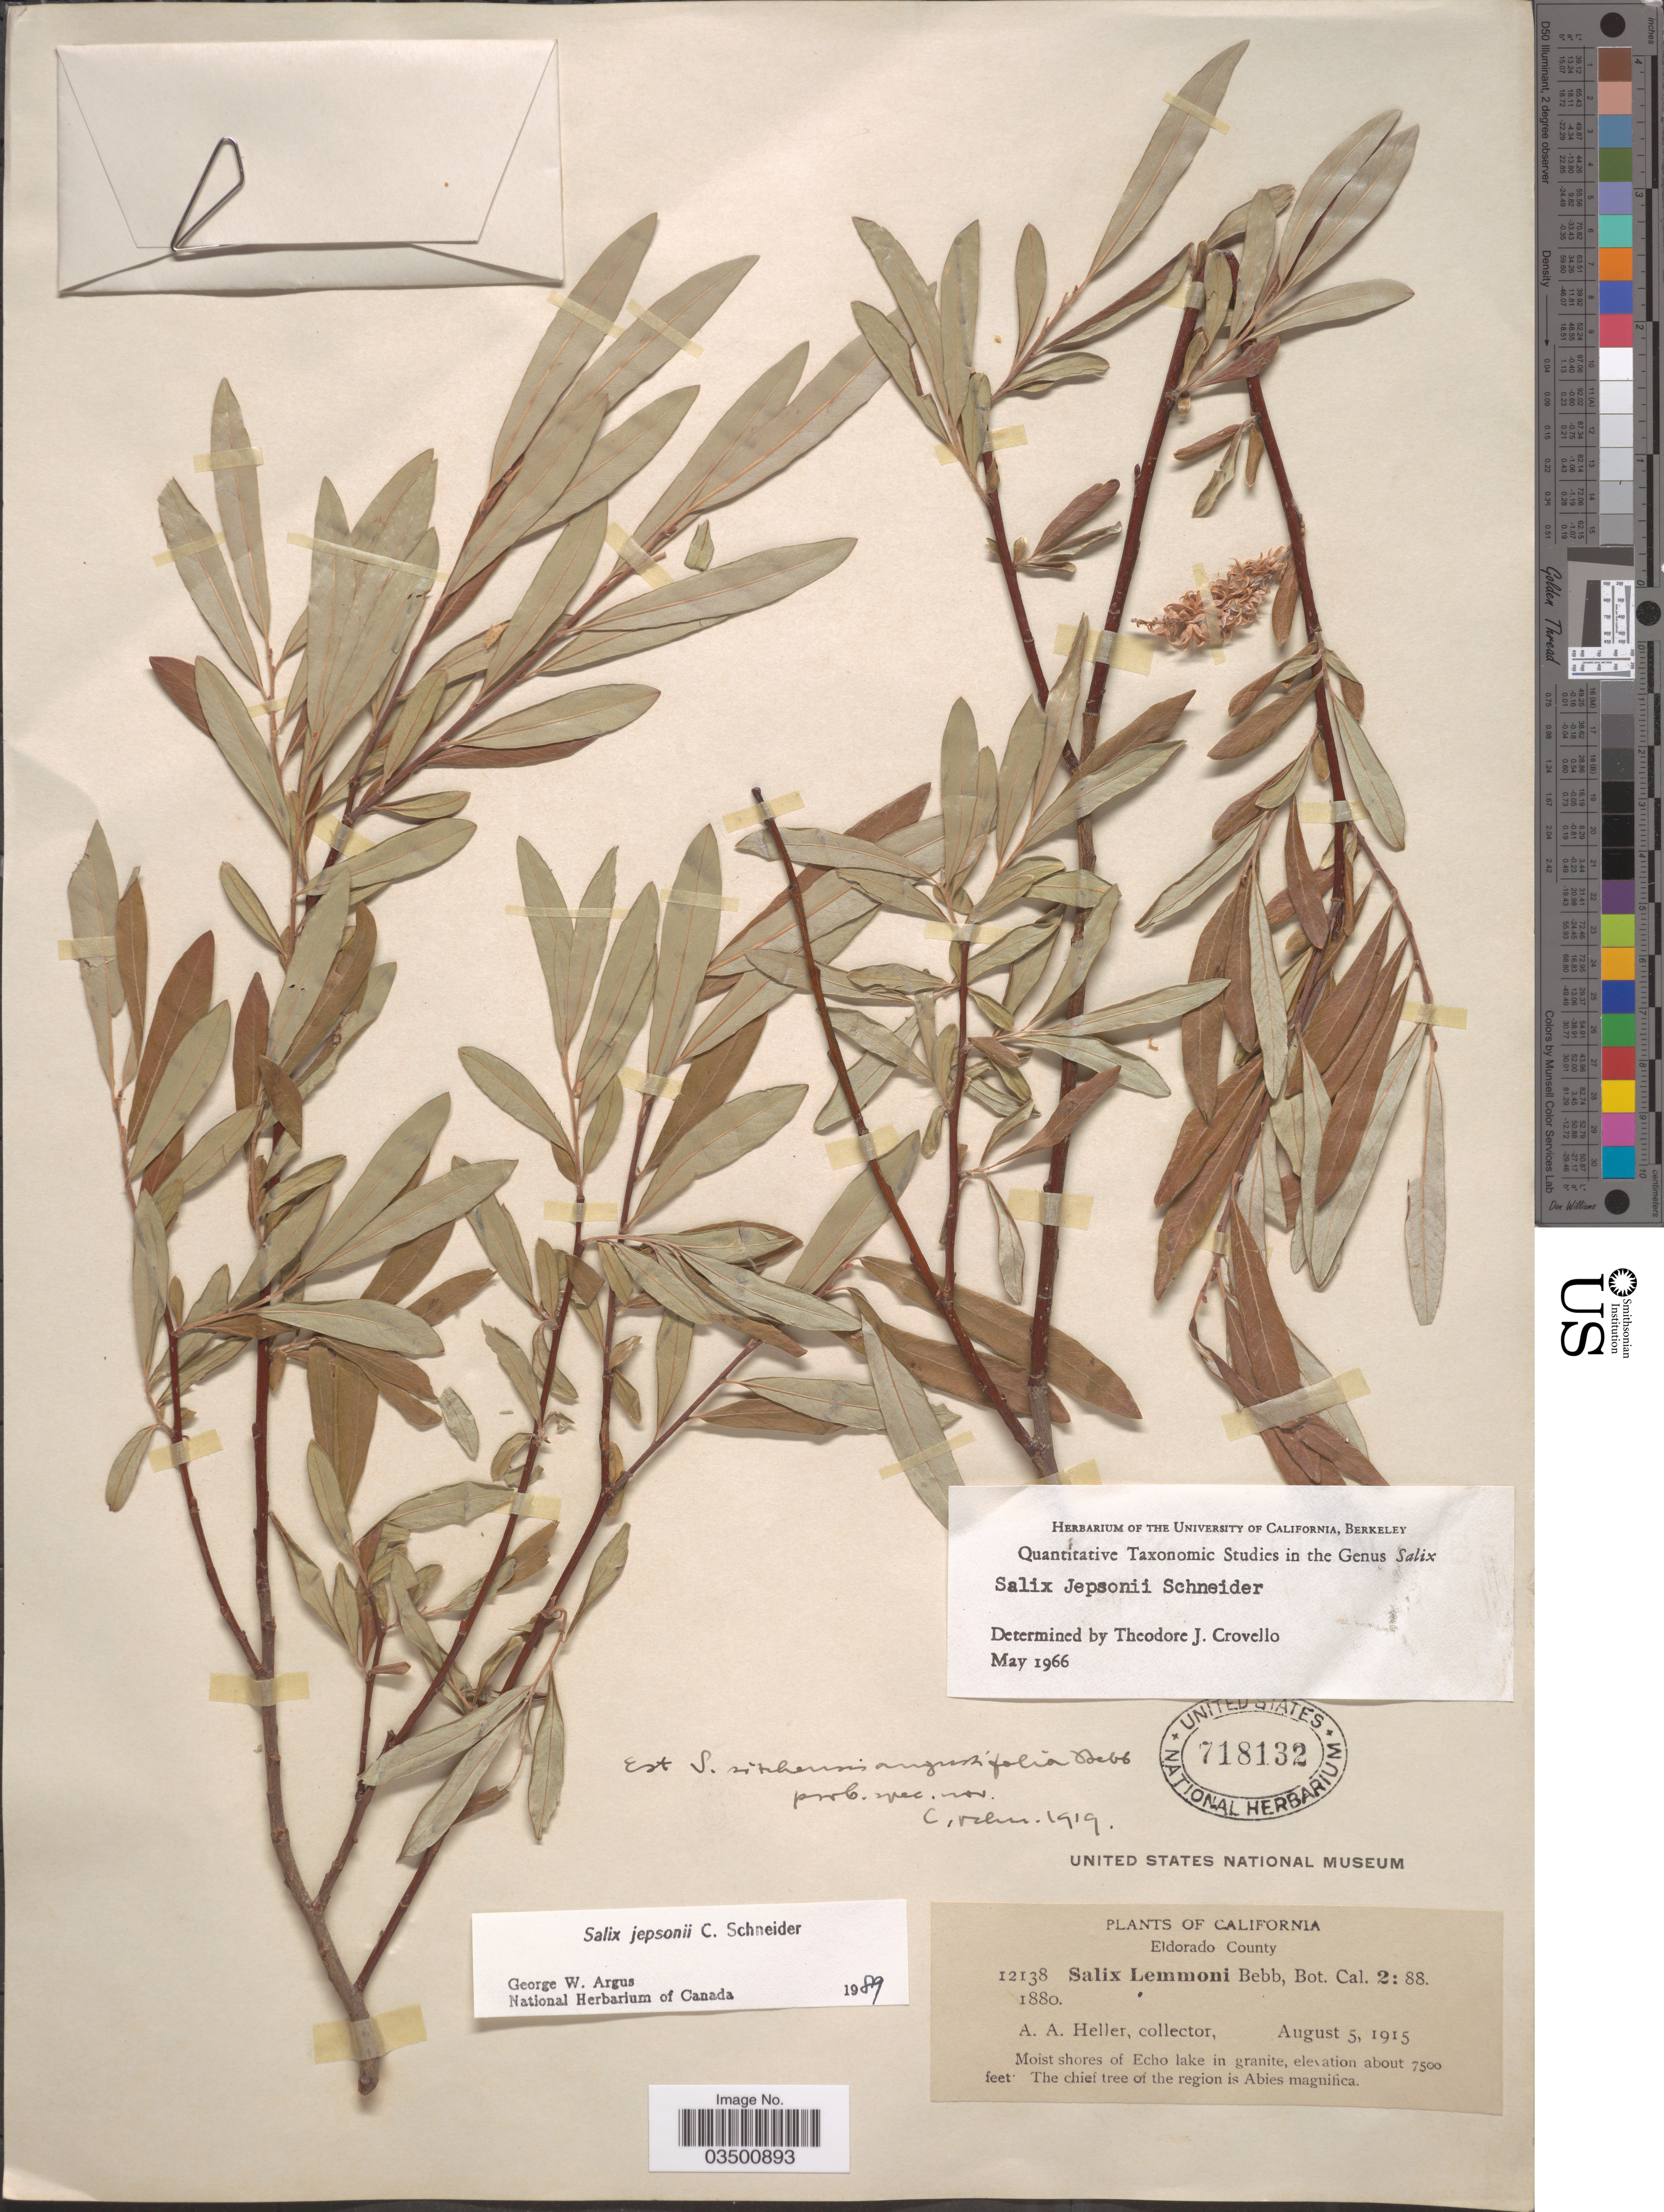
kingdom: Plantae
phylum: Tracheophyta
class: Magnoliopsida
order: Malpighiales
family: Salicaceae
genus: Salix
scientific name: Salix jepsonii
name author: C.K. Schneid.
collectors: A. A. Heller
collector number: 12138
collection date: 1915-08-05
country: United States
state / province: California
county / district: El Dorado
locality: Eldorado County. Moist shores of Echo lake in granite.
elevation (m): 2286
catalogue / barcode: US 718132